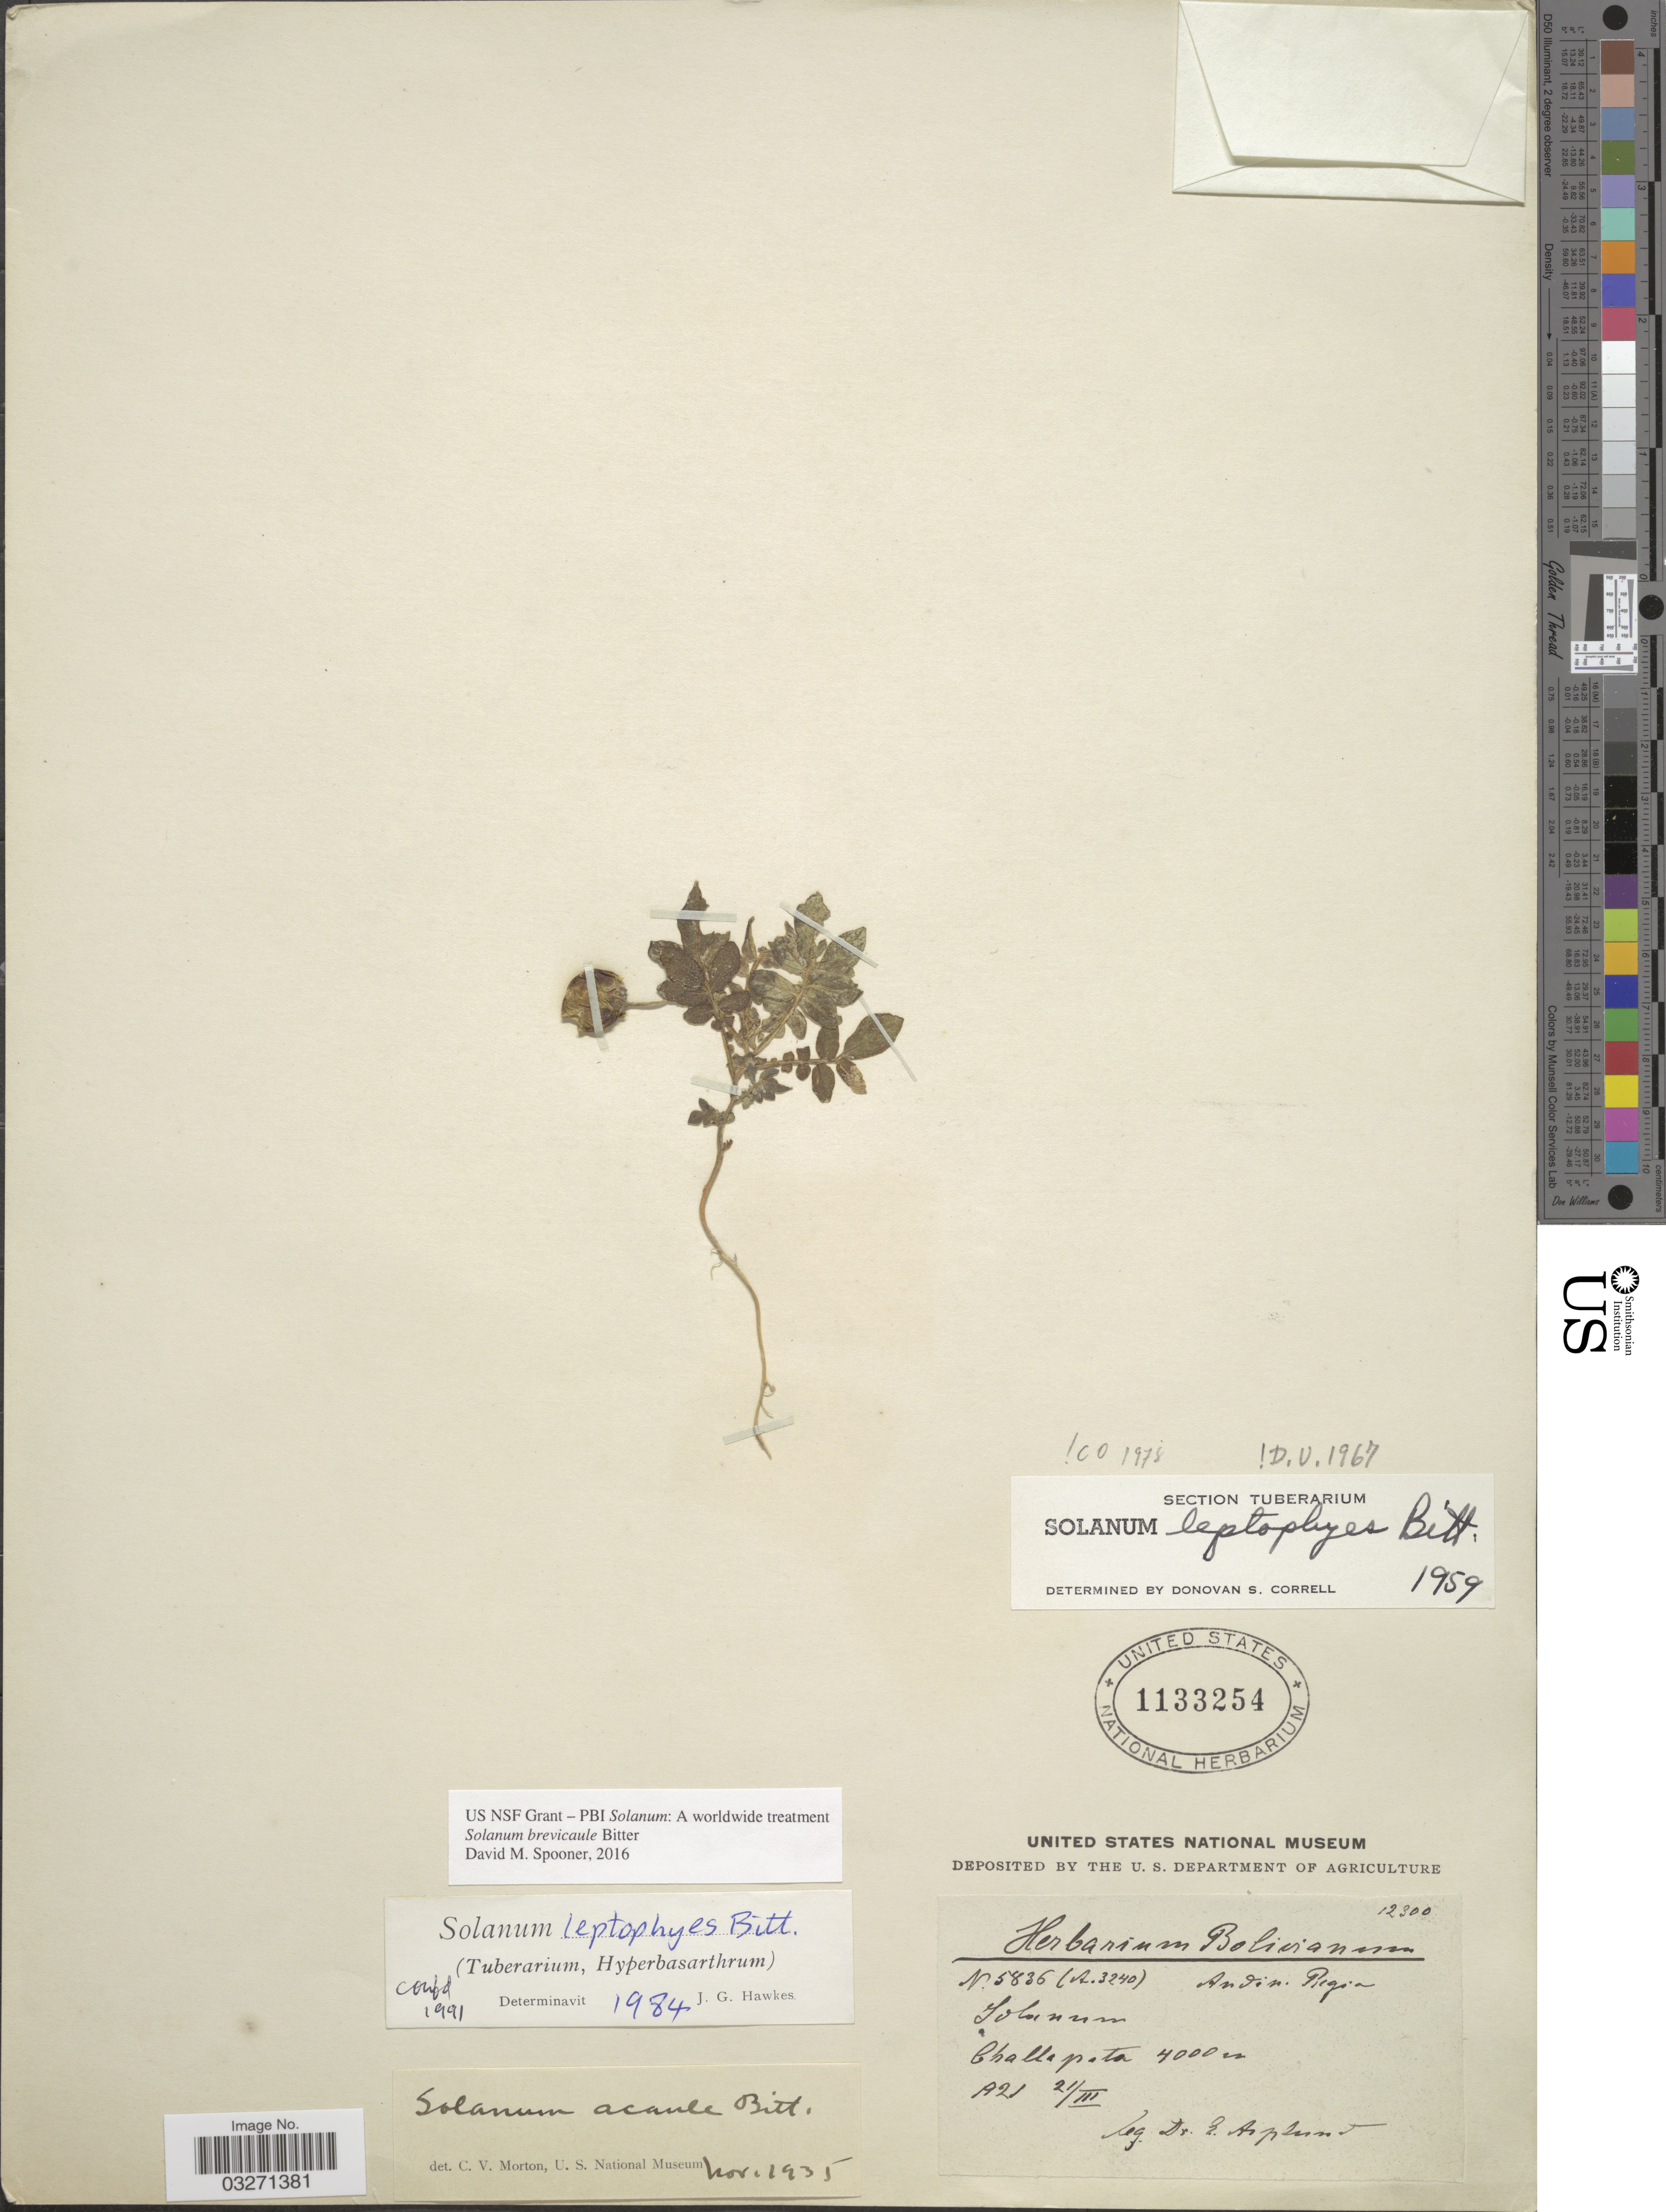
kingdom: Plantae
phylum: Tracheophyta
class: Magnoliopsida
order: Solanales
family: Solanaceae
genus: Solanum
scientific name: Solanum brevicaule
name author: Bitter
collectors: E. Asplund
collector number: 5836 (A. 3240*?)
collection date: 1921-03-21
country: Bolivia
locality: Andine Region. Challapata.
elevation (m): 4000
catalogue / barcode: US 1133254